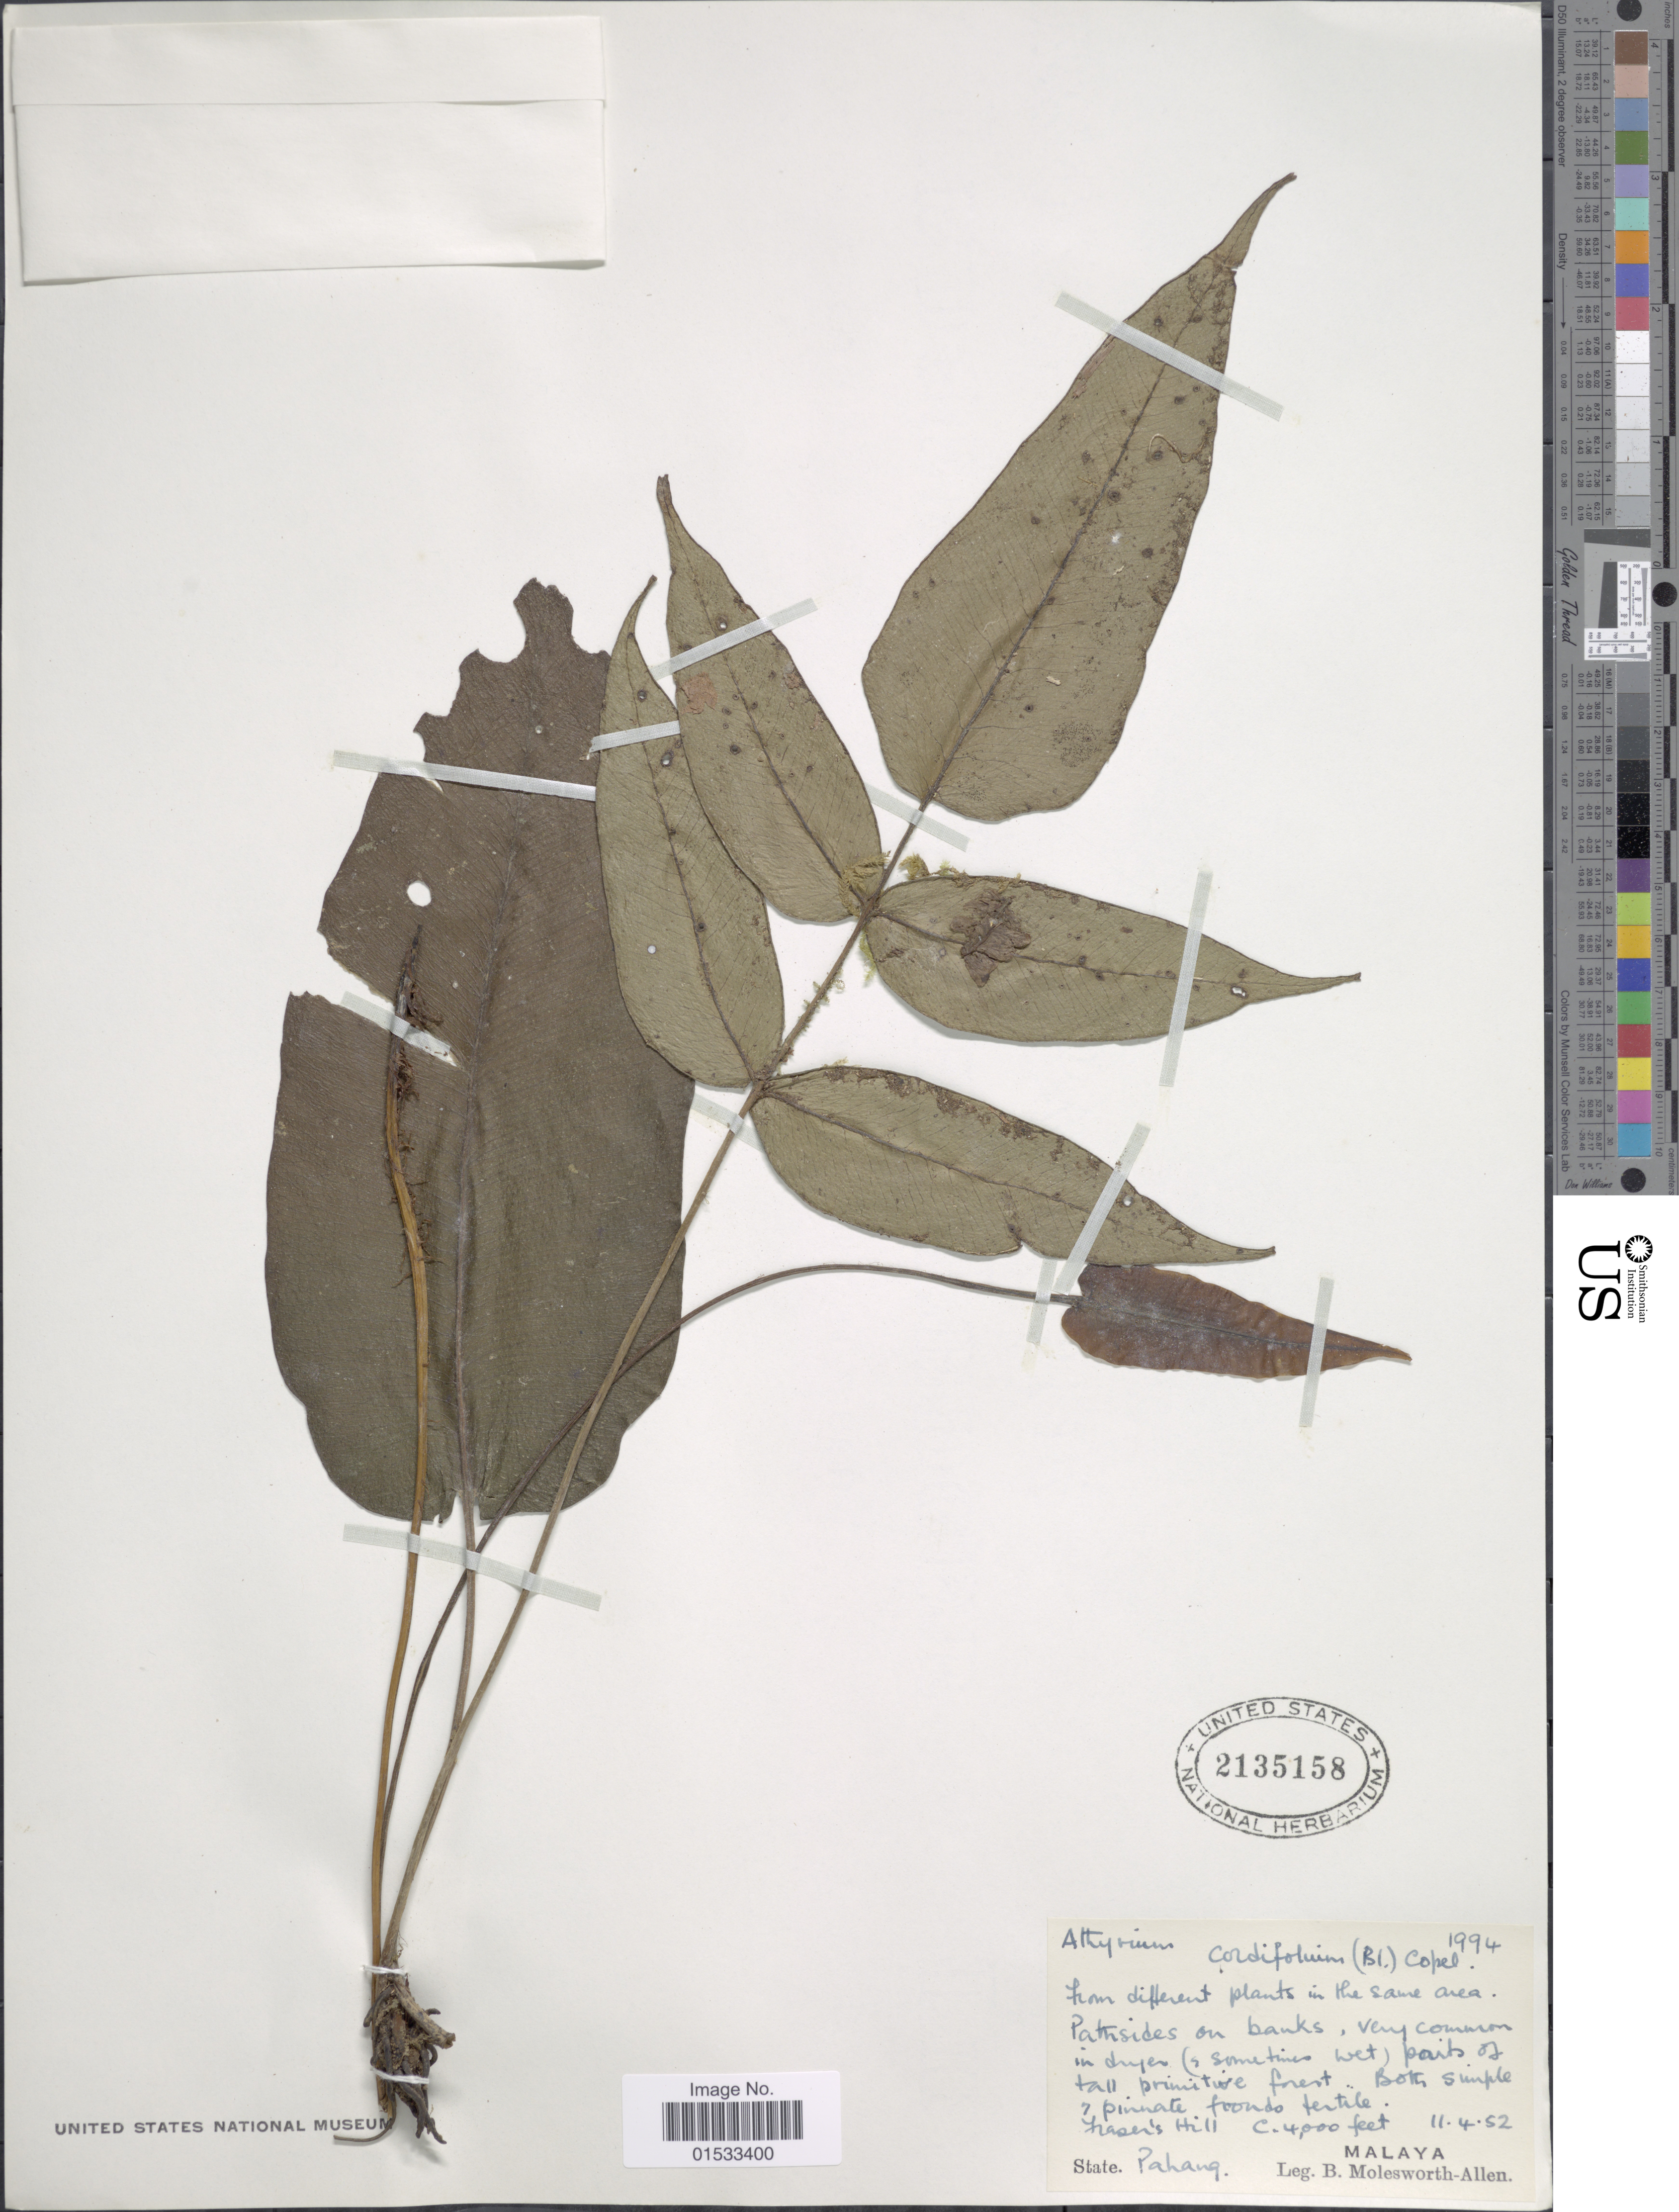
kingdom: Plantae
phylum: Tracheophyta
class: Polypodiopsida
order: Polypodiales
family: Athyriaceae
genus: Diplazium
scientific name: Diplazium cordifolium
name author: Blume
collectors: B. E. G. Molesworth-Allen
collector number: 1994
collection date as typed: Transcribed d/m/y: 11/4/52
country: Malaysia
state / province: Pahang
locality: Malaya, Fraser's Hill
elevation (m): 1219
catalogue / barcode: US 2135158